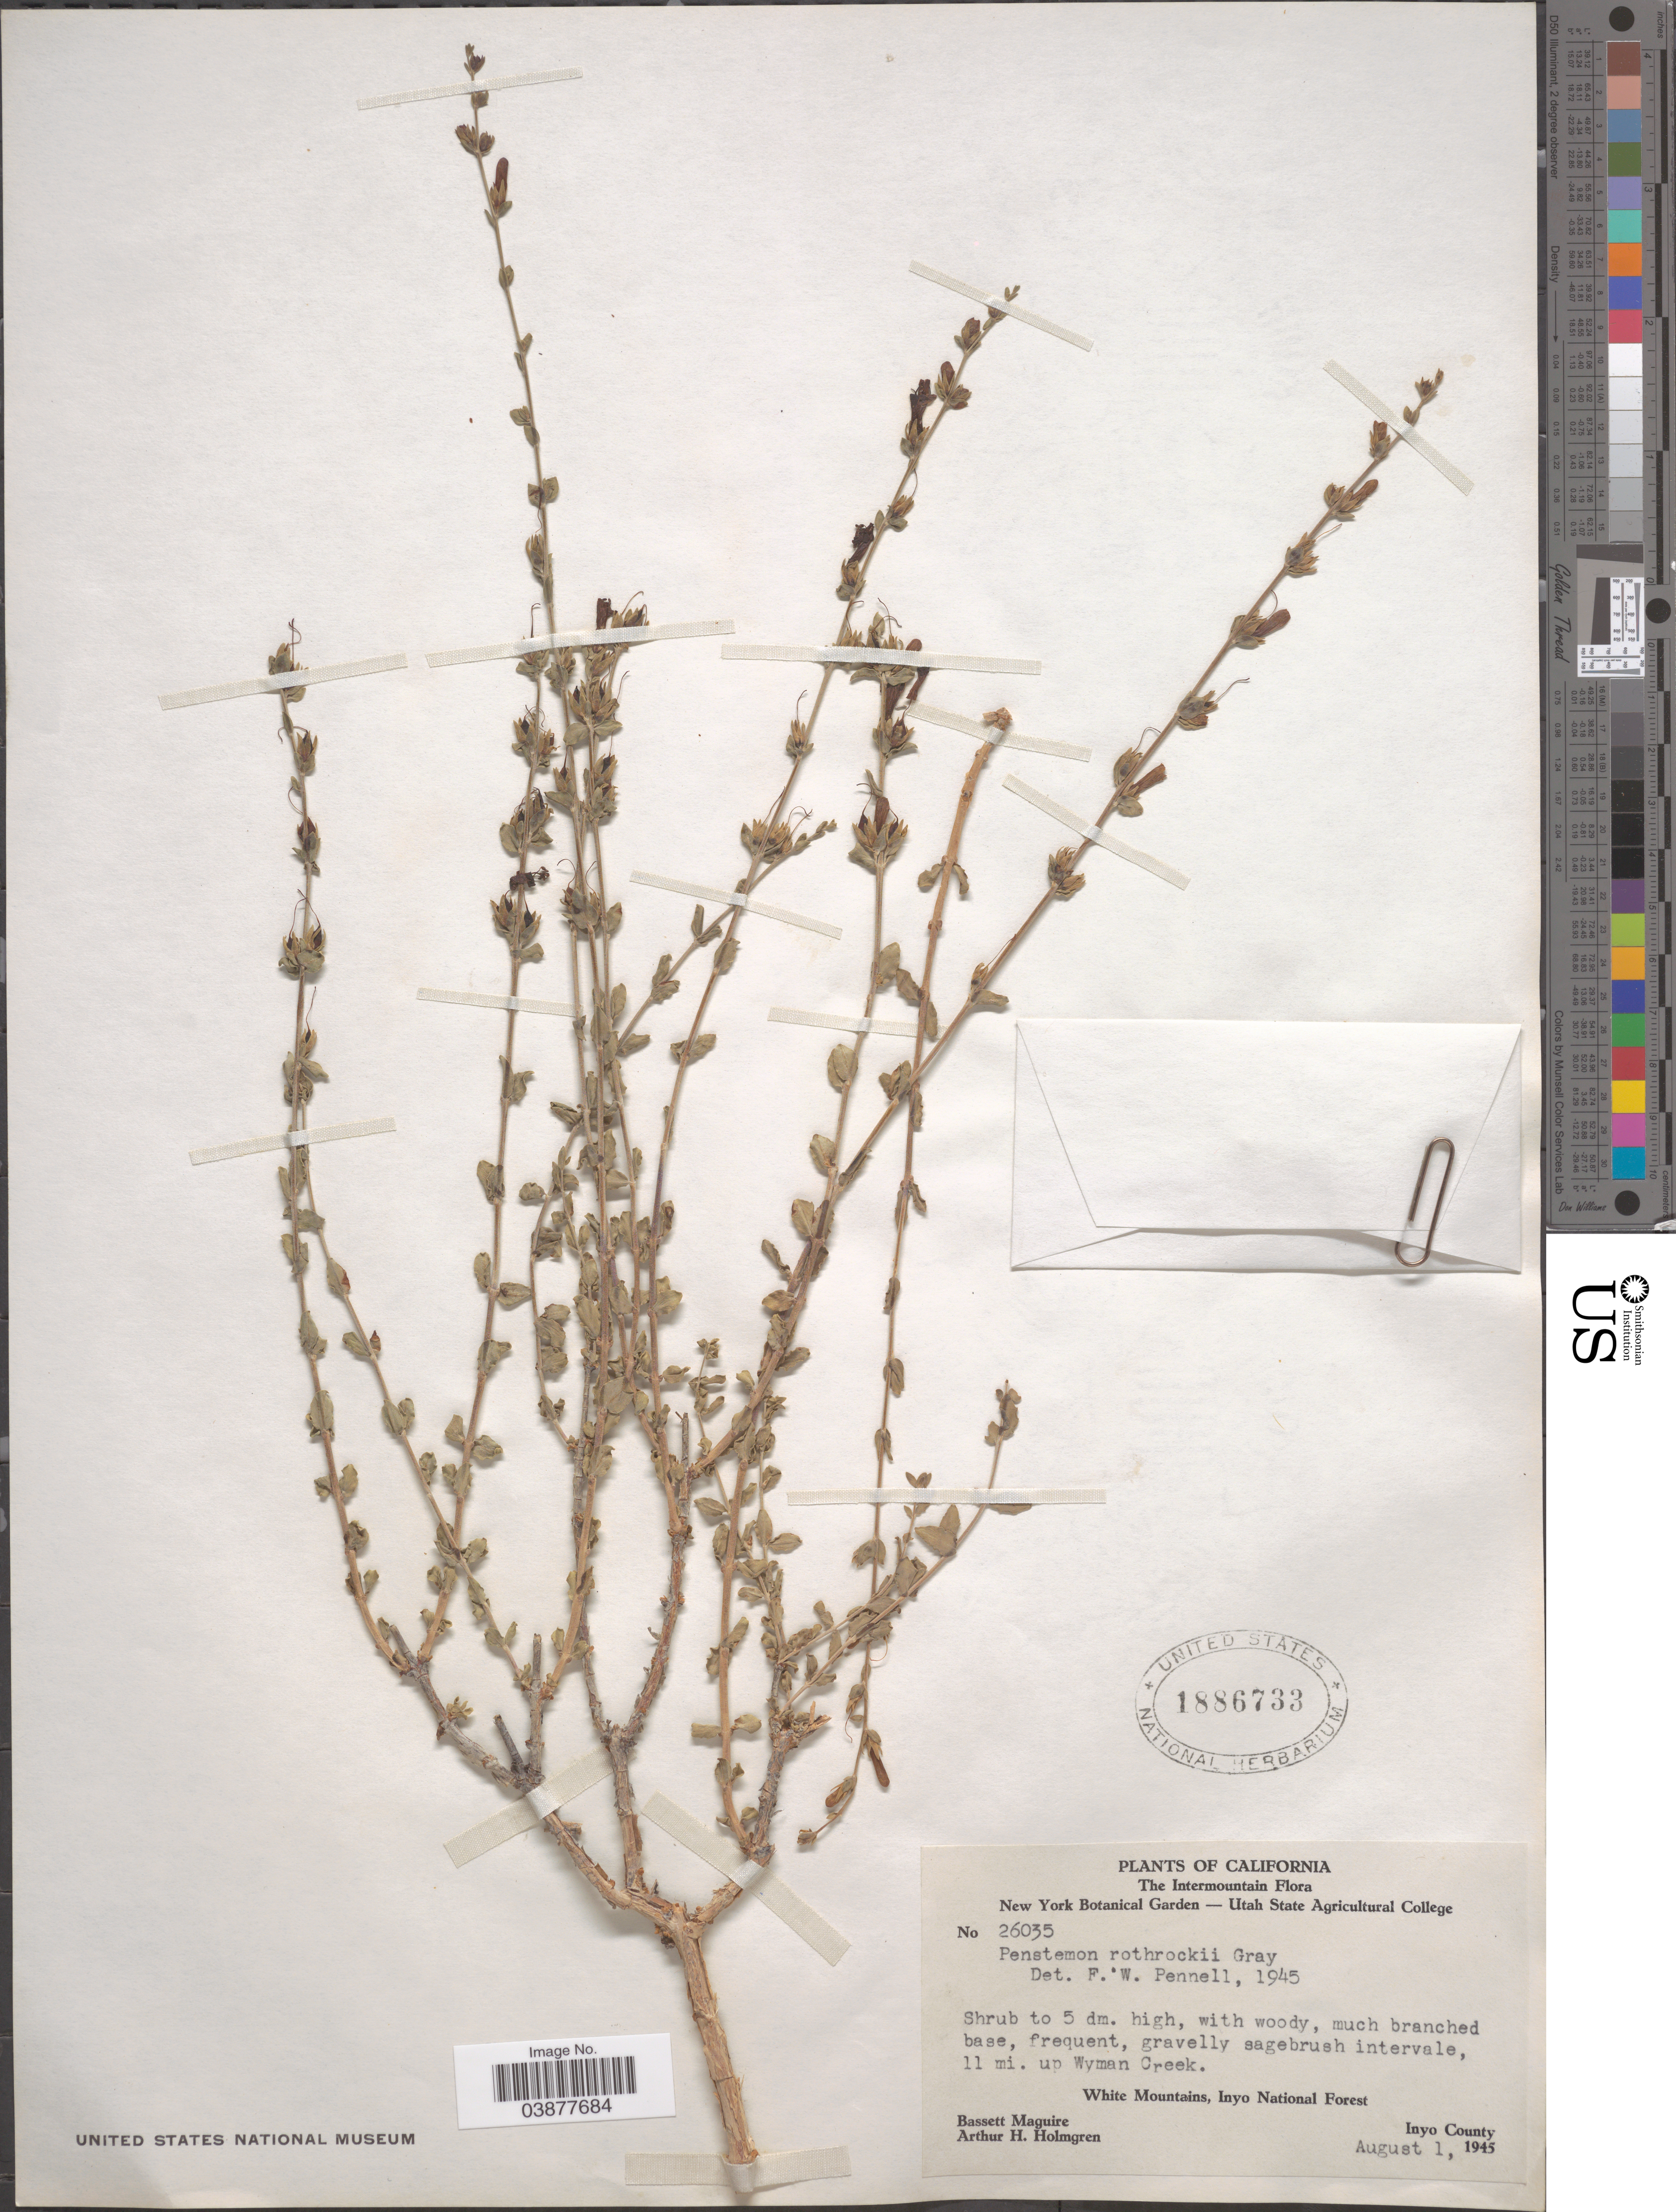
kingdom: Plantae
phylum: Tracheophyta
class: Magnoliopsida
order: Lamiales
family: Plantaginaceae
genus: Penstemon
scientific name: Penstemon rothrockii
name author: A. Gray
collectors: B. Maguire & A. H. Holmgren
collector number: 26035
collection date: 1945-08-01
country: United States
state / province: California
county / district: Inyo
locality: The Intermountain. 11 mi. up Wyman Creek. White Mountains, Inyo National Forest. Inyo County.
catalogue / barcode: US 1886733